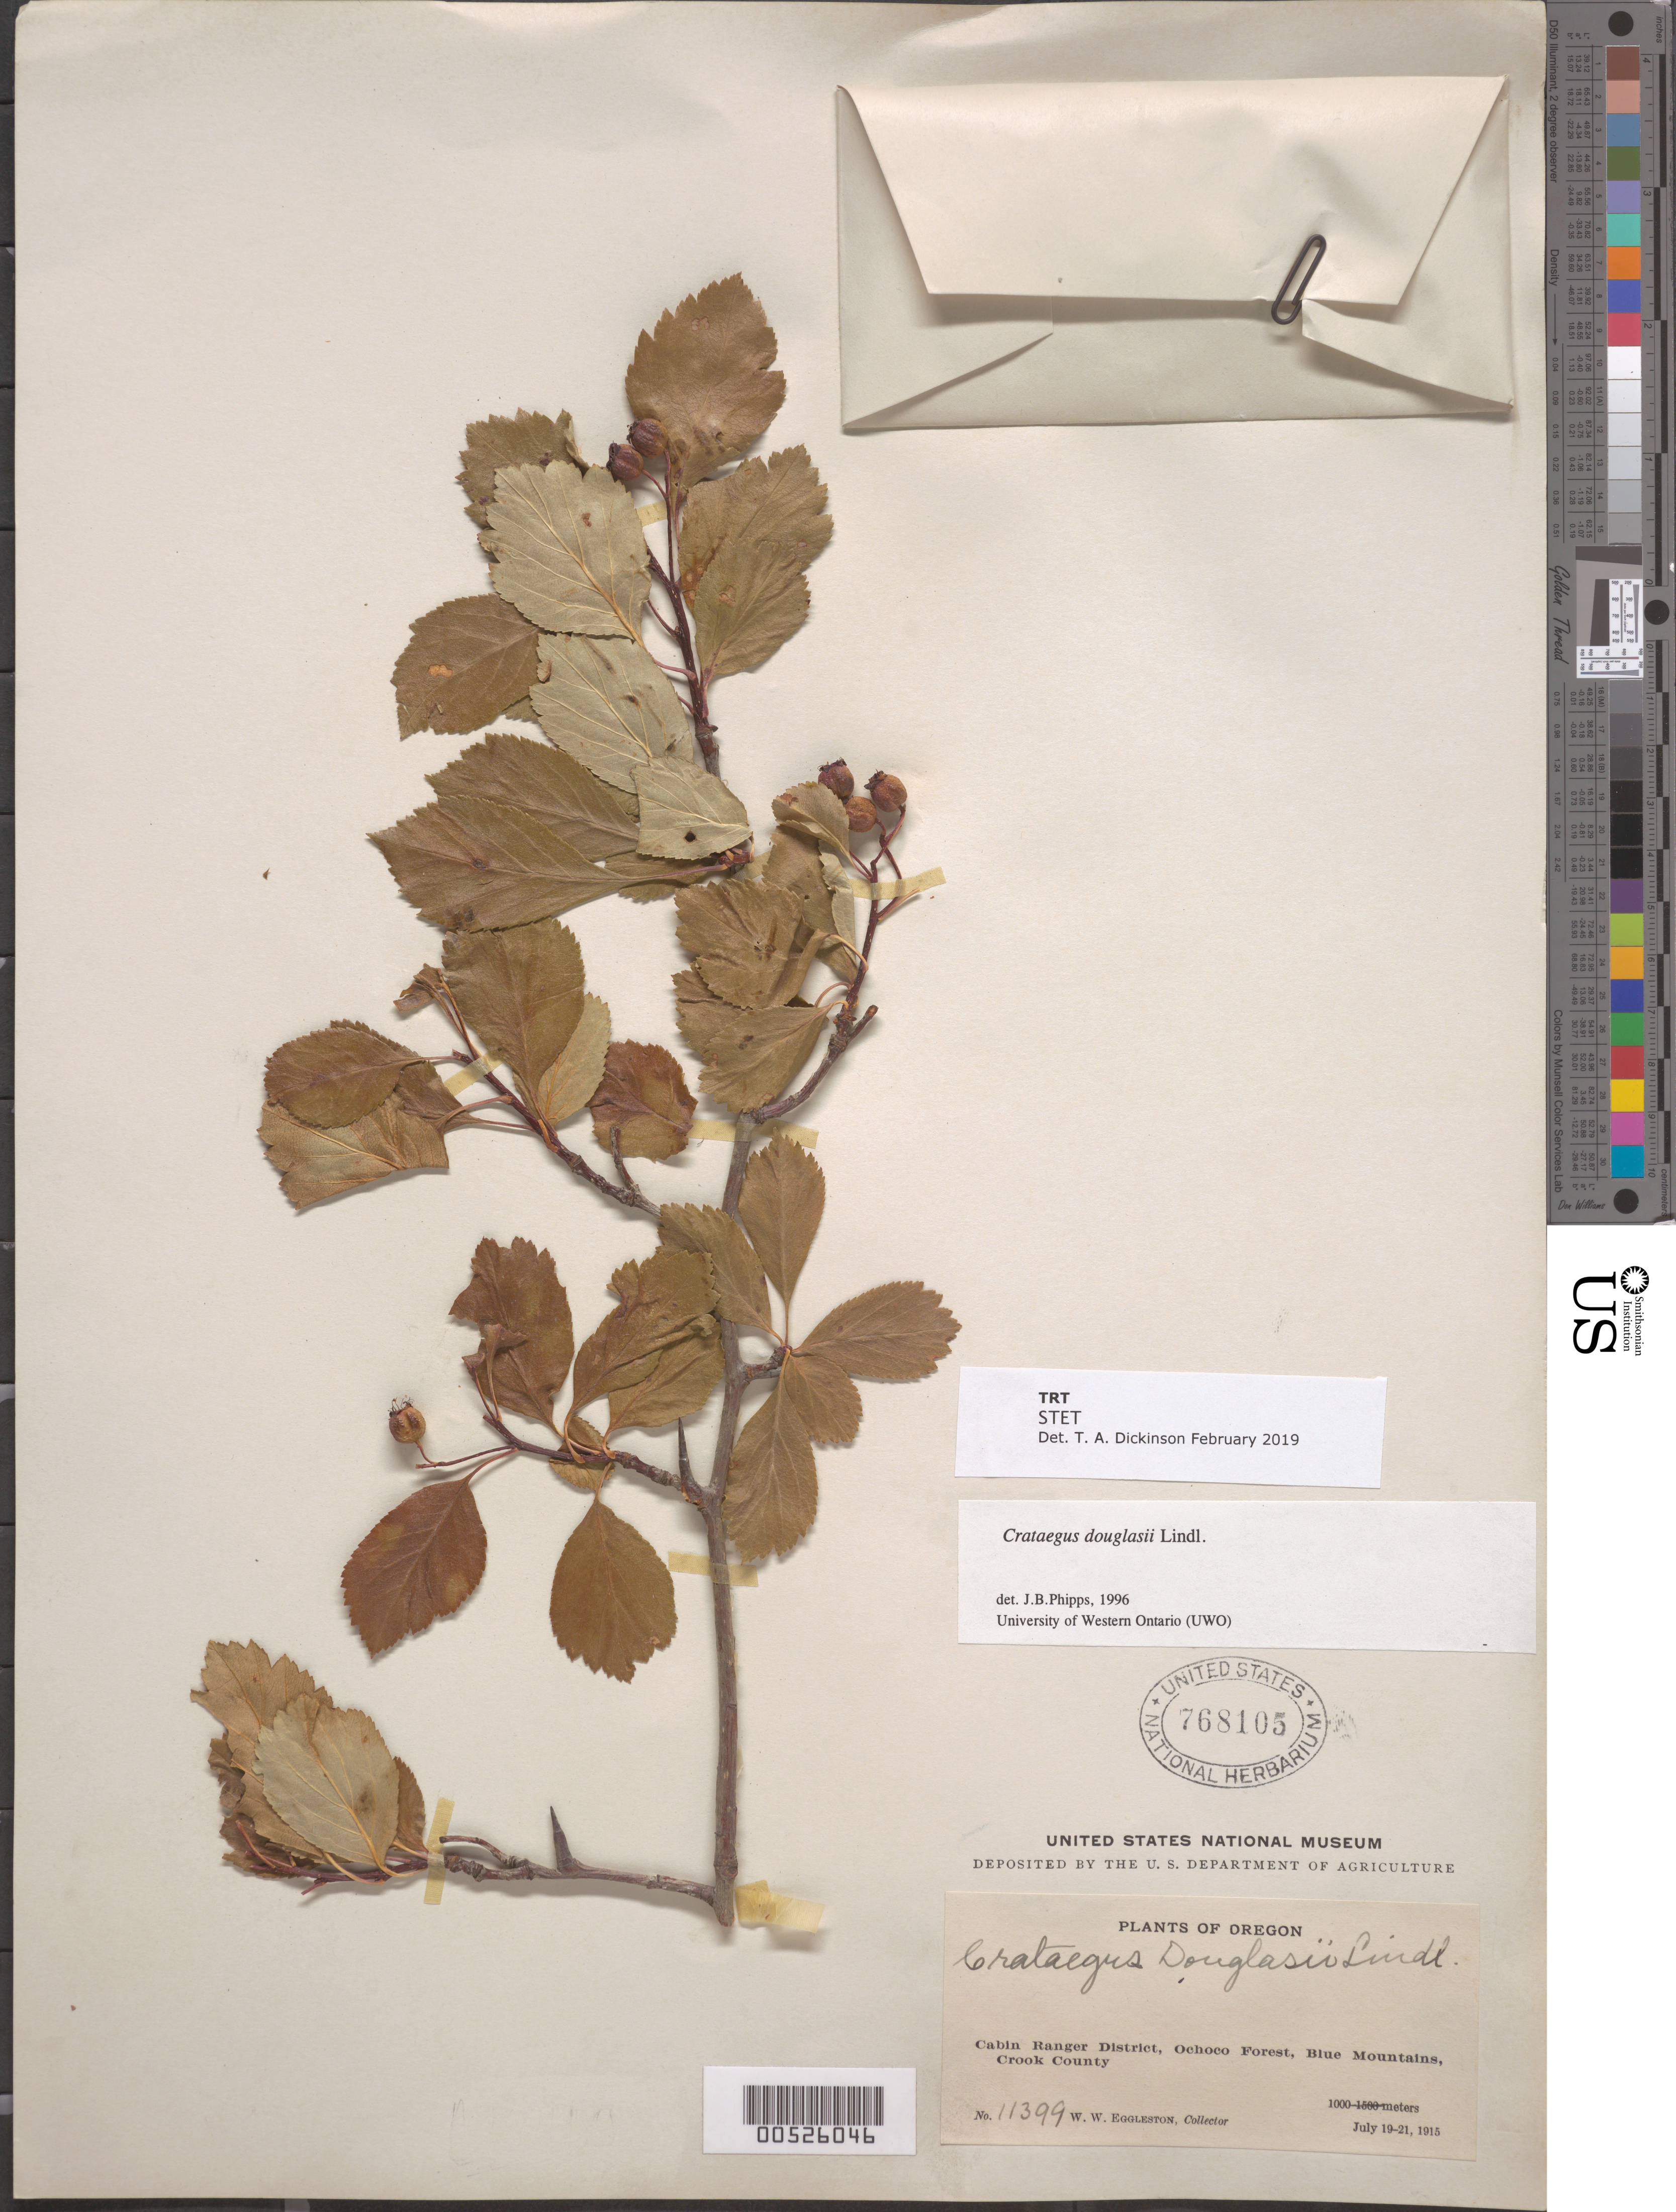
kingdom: Plantae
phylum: Tracheophyta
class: Magnoliopsida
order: Rosales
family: Rosaceae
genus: Crataegus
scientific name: Crataegus douglasii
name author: Lindl.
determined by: Phipps, James B., (UWO), University of Western Ontario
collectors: W. W. Eggleston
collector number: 11399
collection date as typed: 19 Jul 1915 to 21 Jul 1915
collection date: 1915-07-19/1915-07-21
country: United States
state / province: Oregon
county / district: Crook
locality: Cabin Ranger District, Ochoco Forest, Blue Mtns.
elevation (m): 1000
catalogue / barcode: US 768105